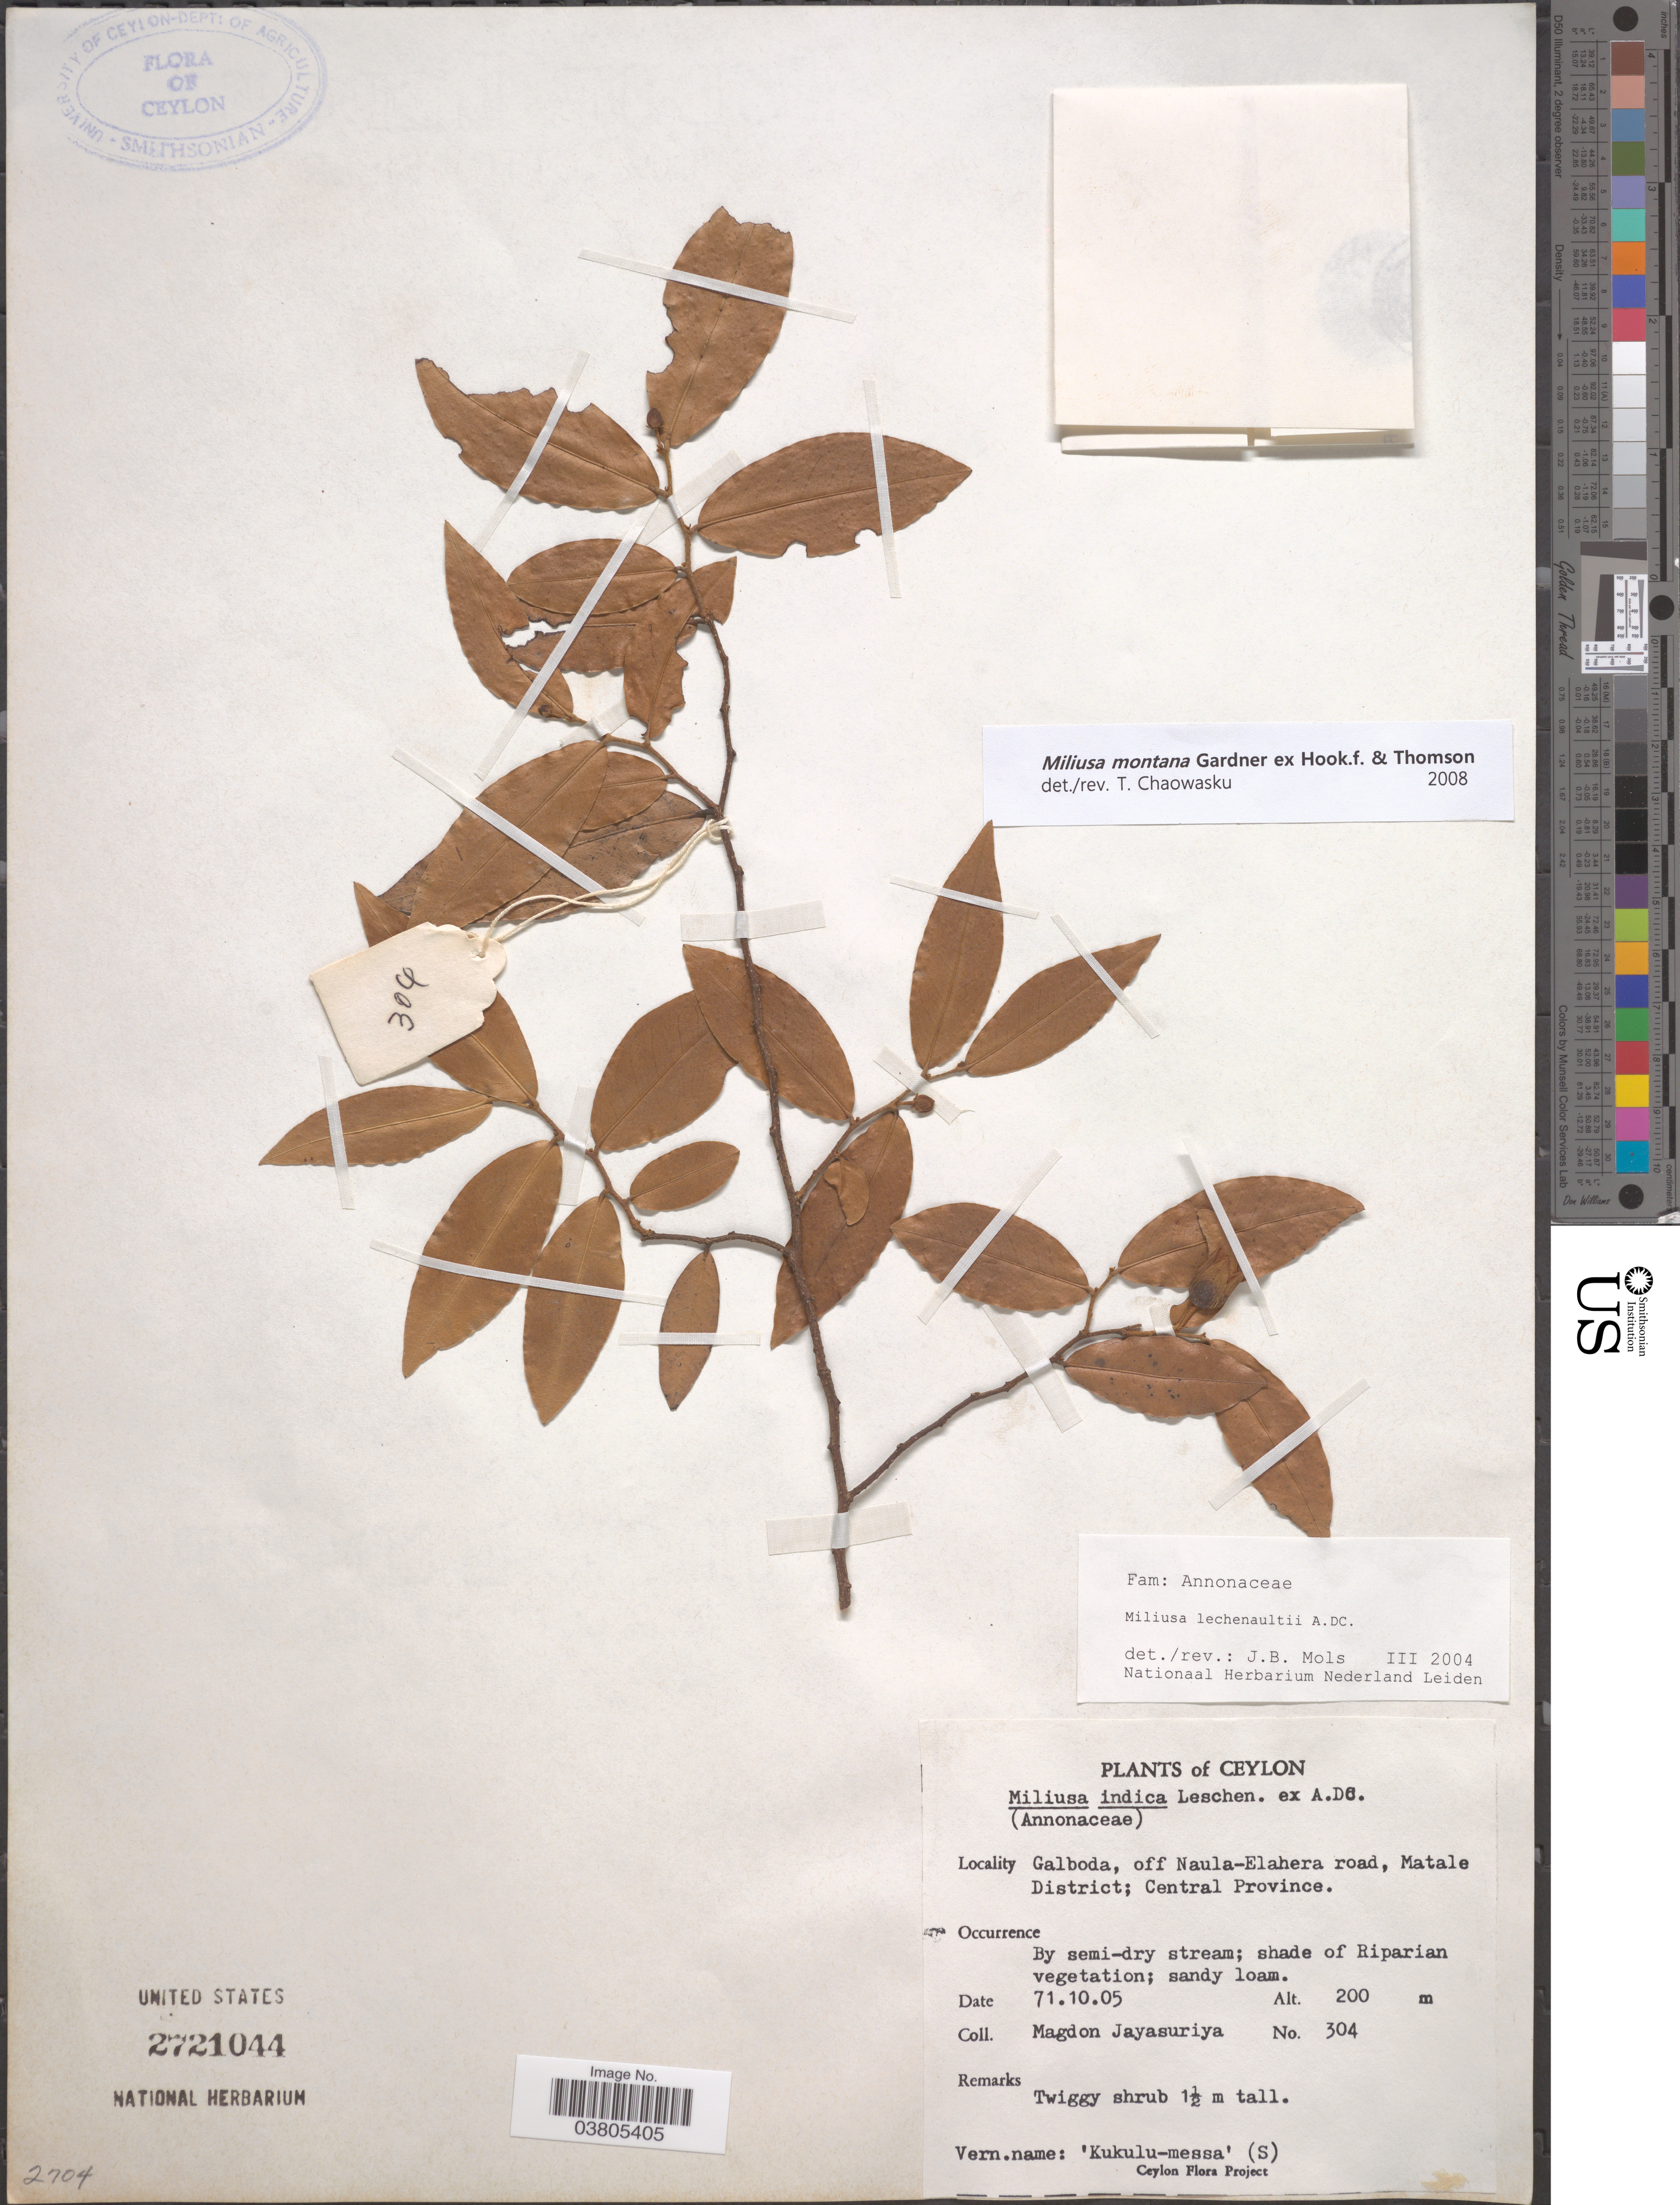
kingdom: Plantae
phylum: Tracheophyta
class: Magnoliopsida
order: Magnoliales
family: Annonaceae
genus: Miliusa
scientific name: Miliusa montana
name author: Gardner ex Hook. f. & Thomson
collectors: A. H. Jayasuriya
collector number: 304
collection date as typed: Transcribed d/m/y: 5/10/71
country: Sri Lanka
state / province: Central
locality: Ceylon. Galboda, off Naula-Elahera road, Matale District. By semi-dry stream; shade of Riparian vegetation.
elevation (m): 200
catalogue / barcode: US 2721044